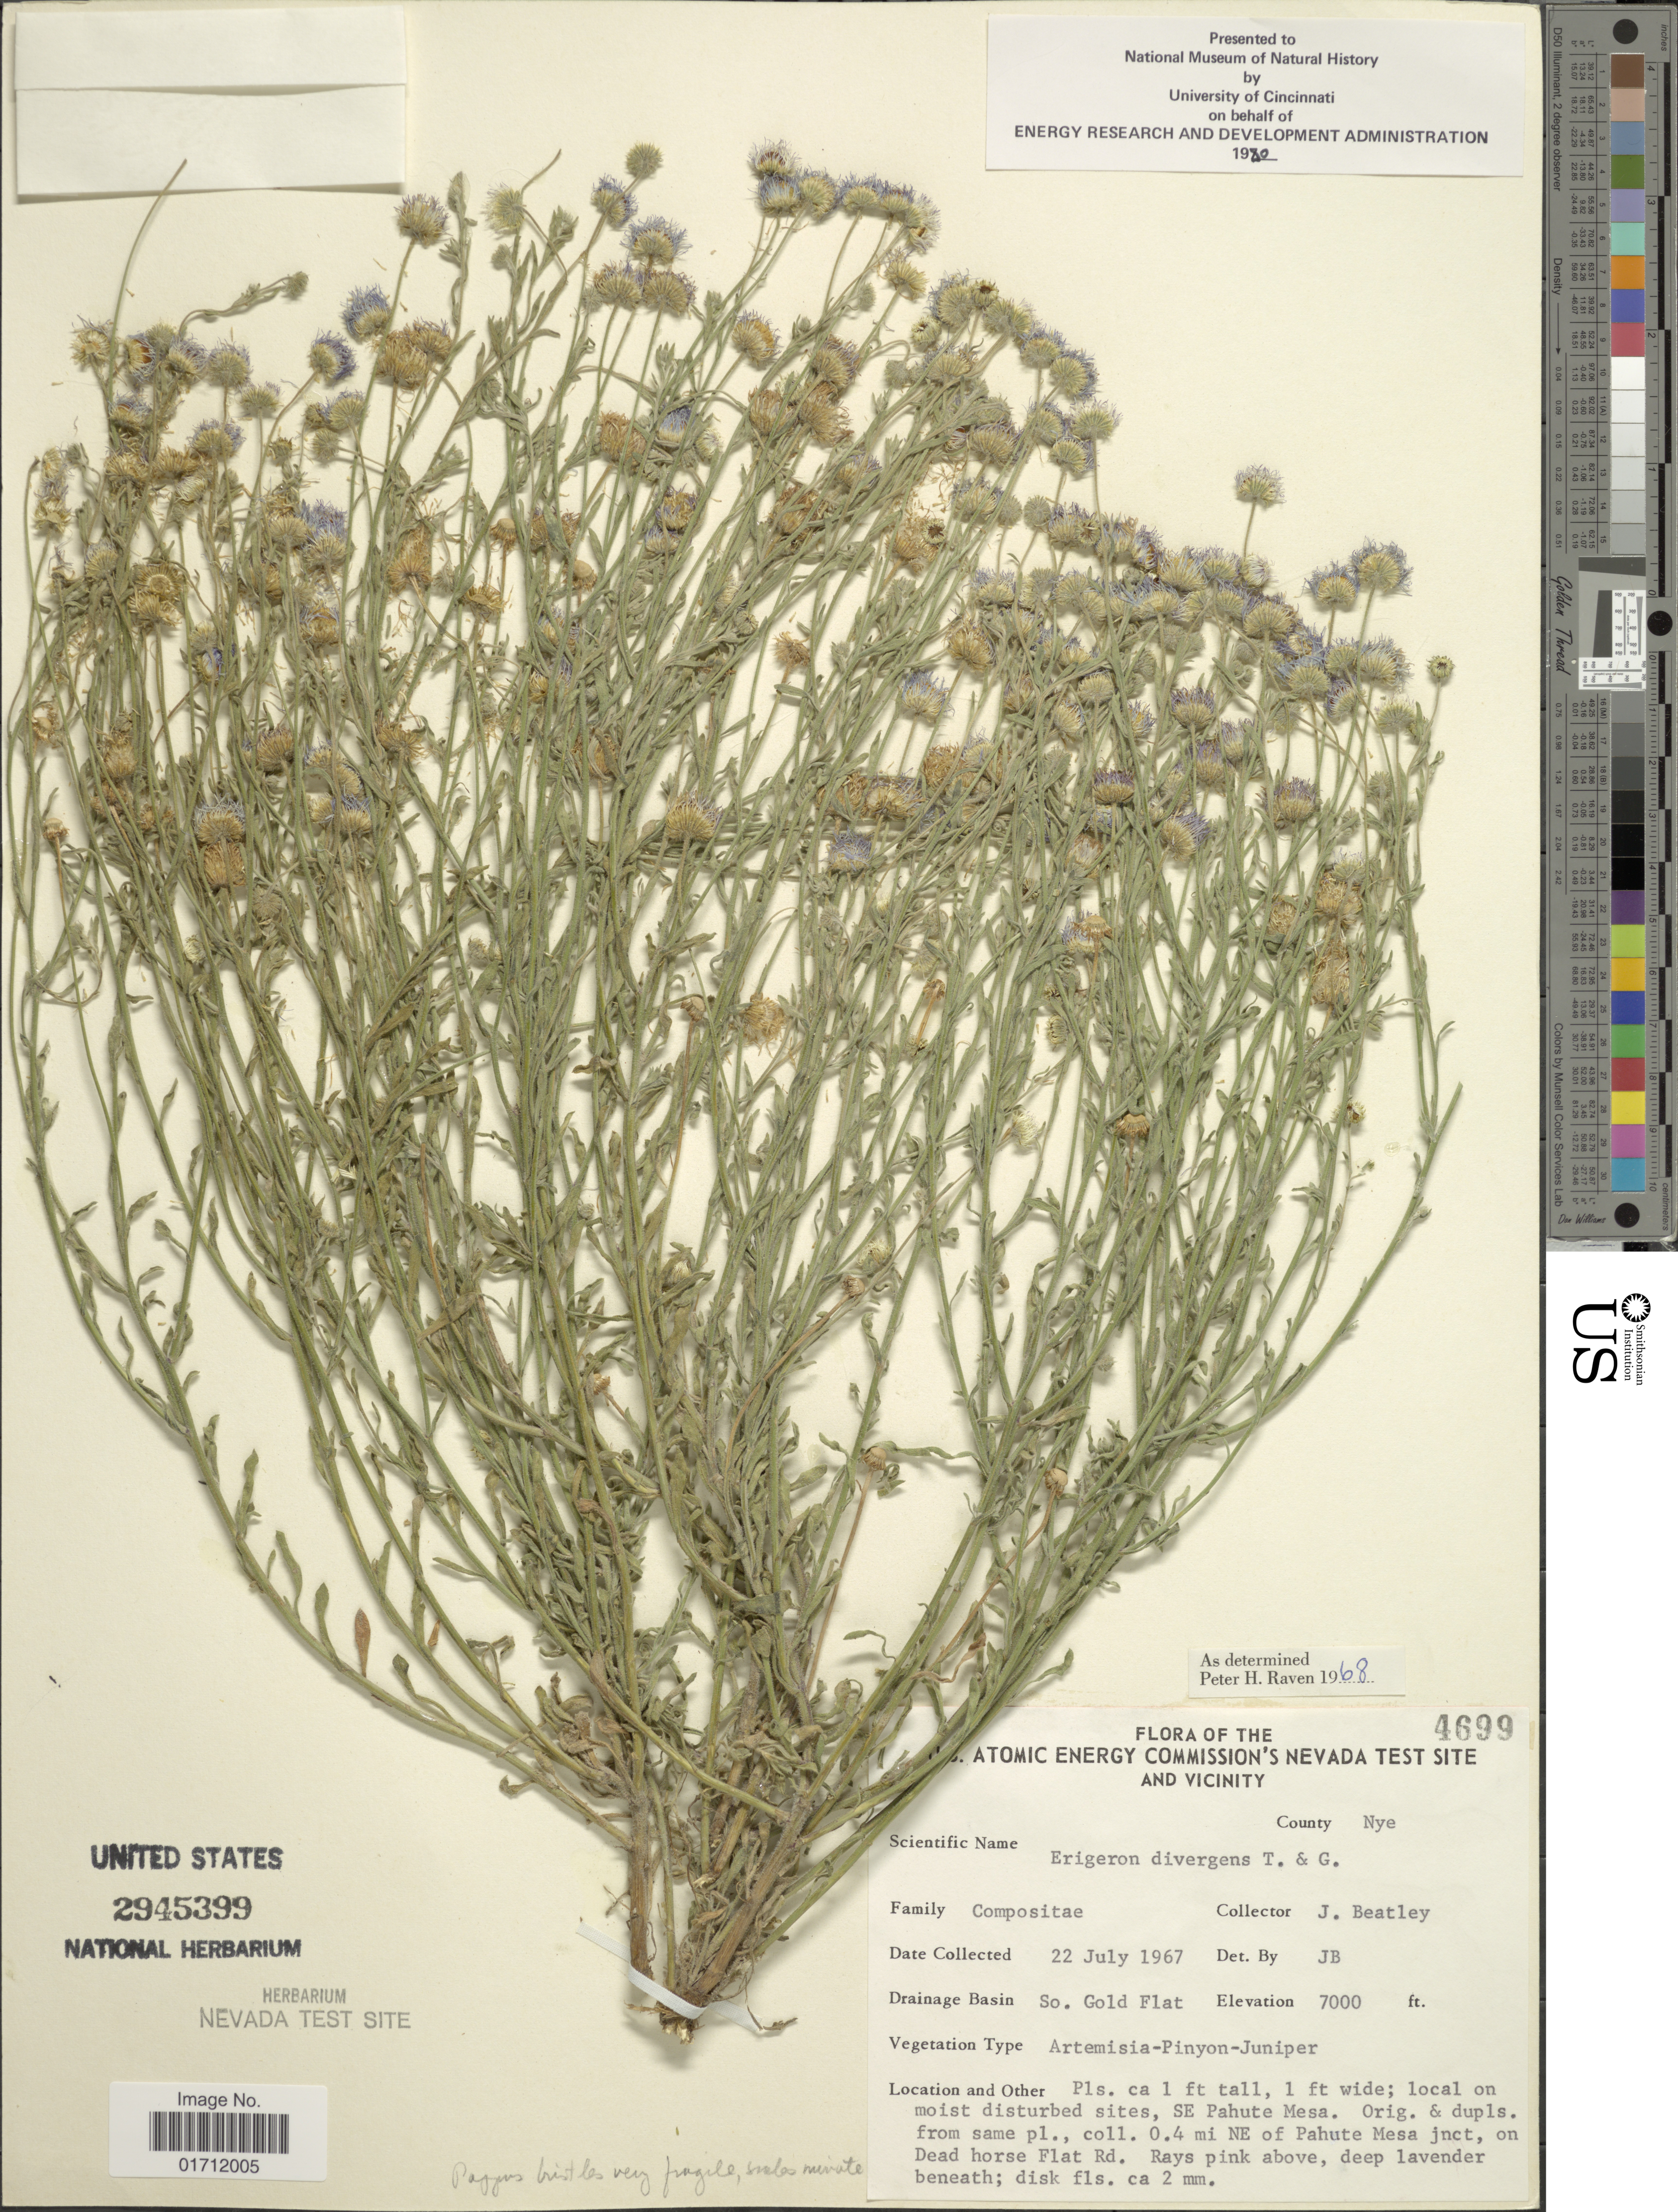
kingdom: Plantae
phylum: Tracheophyta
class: Magnoliopsida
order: Asterales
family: Asteraceae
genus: Erigeron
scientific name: Erigeron divergens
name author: Torr. & A. Gray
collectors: J. C. Beatley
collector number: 4699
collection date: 1967-07-22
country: United States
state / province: Nevada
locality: The U.S. Atomic Energy Commission's Nevada Test Site and Vicinity, County: Nye, Drainage Basin: So. Gold Flat, SE Pahute Mesa. 0.4 mi. NE of Pahute Mesa jnct, on Dead horse Flat Rd.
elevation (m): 2134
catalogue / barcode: US 2945399